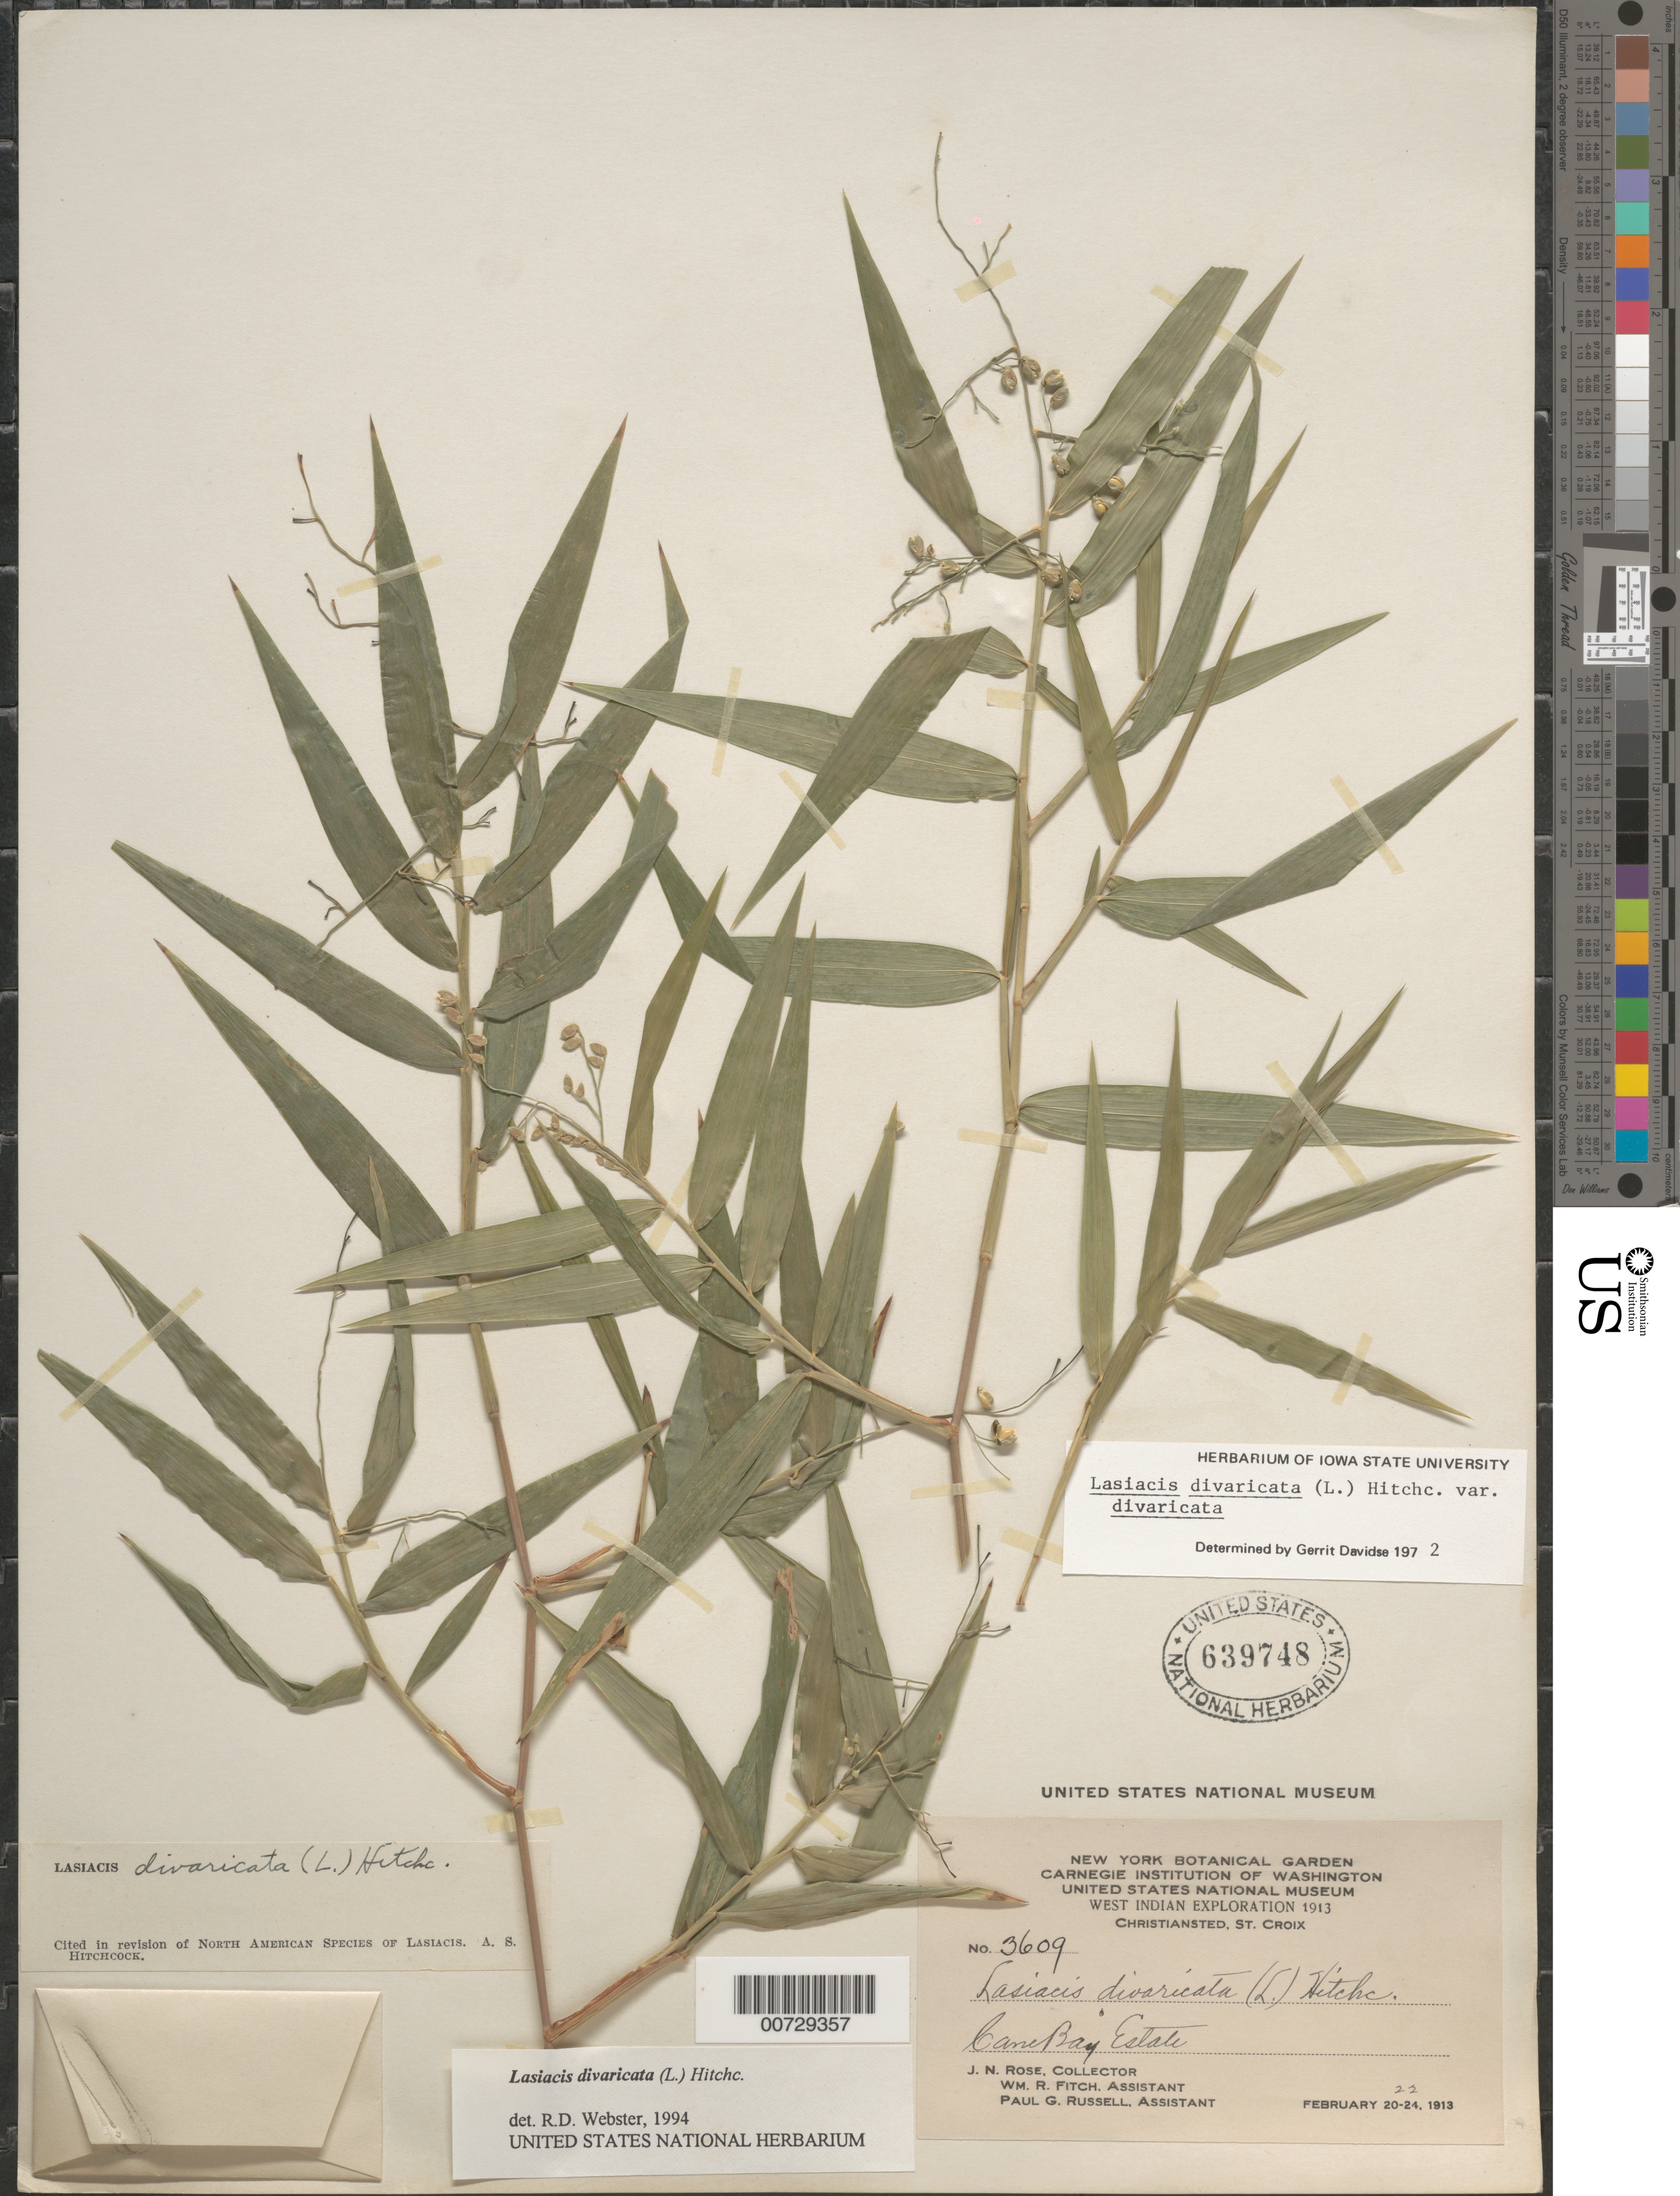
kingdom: Plantae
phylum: Tracheophyta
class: Liliopsida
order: Poales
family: Poaceae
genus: Lasiacis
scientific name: Lasiacis divaricata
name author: (L.) Hitchc.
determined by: Webster, Robert D.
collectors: J. N. Rose, W. R. Fitch & P. G. Russell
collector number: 3609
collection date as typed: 22 Feb 1913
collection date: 1913-02-22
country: U.S. Virgin Islands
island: St. Croix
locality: St. Croix; Christiansted, Cane Bay Estate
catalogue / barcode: US 639748